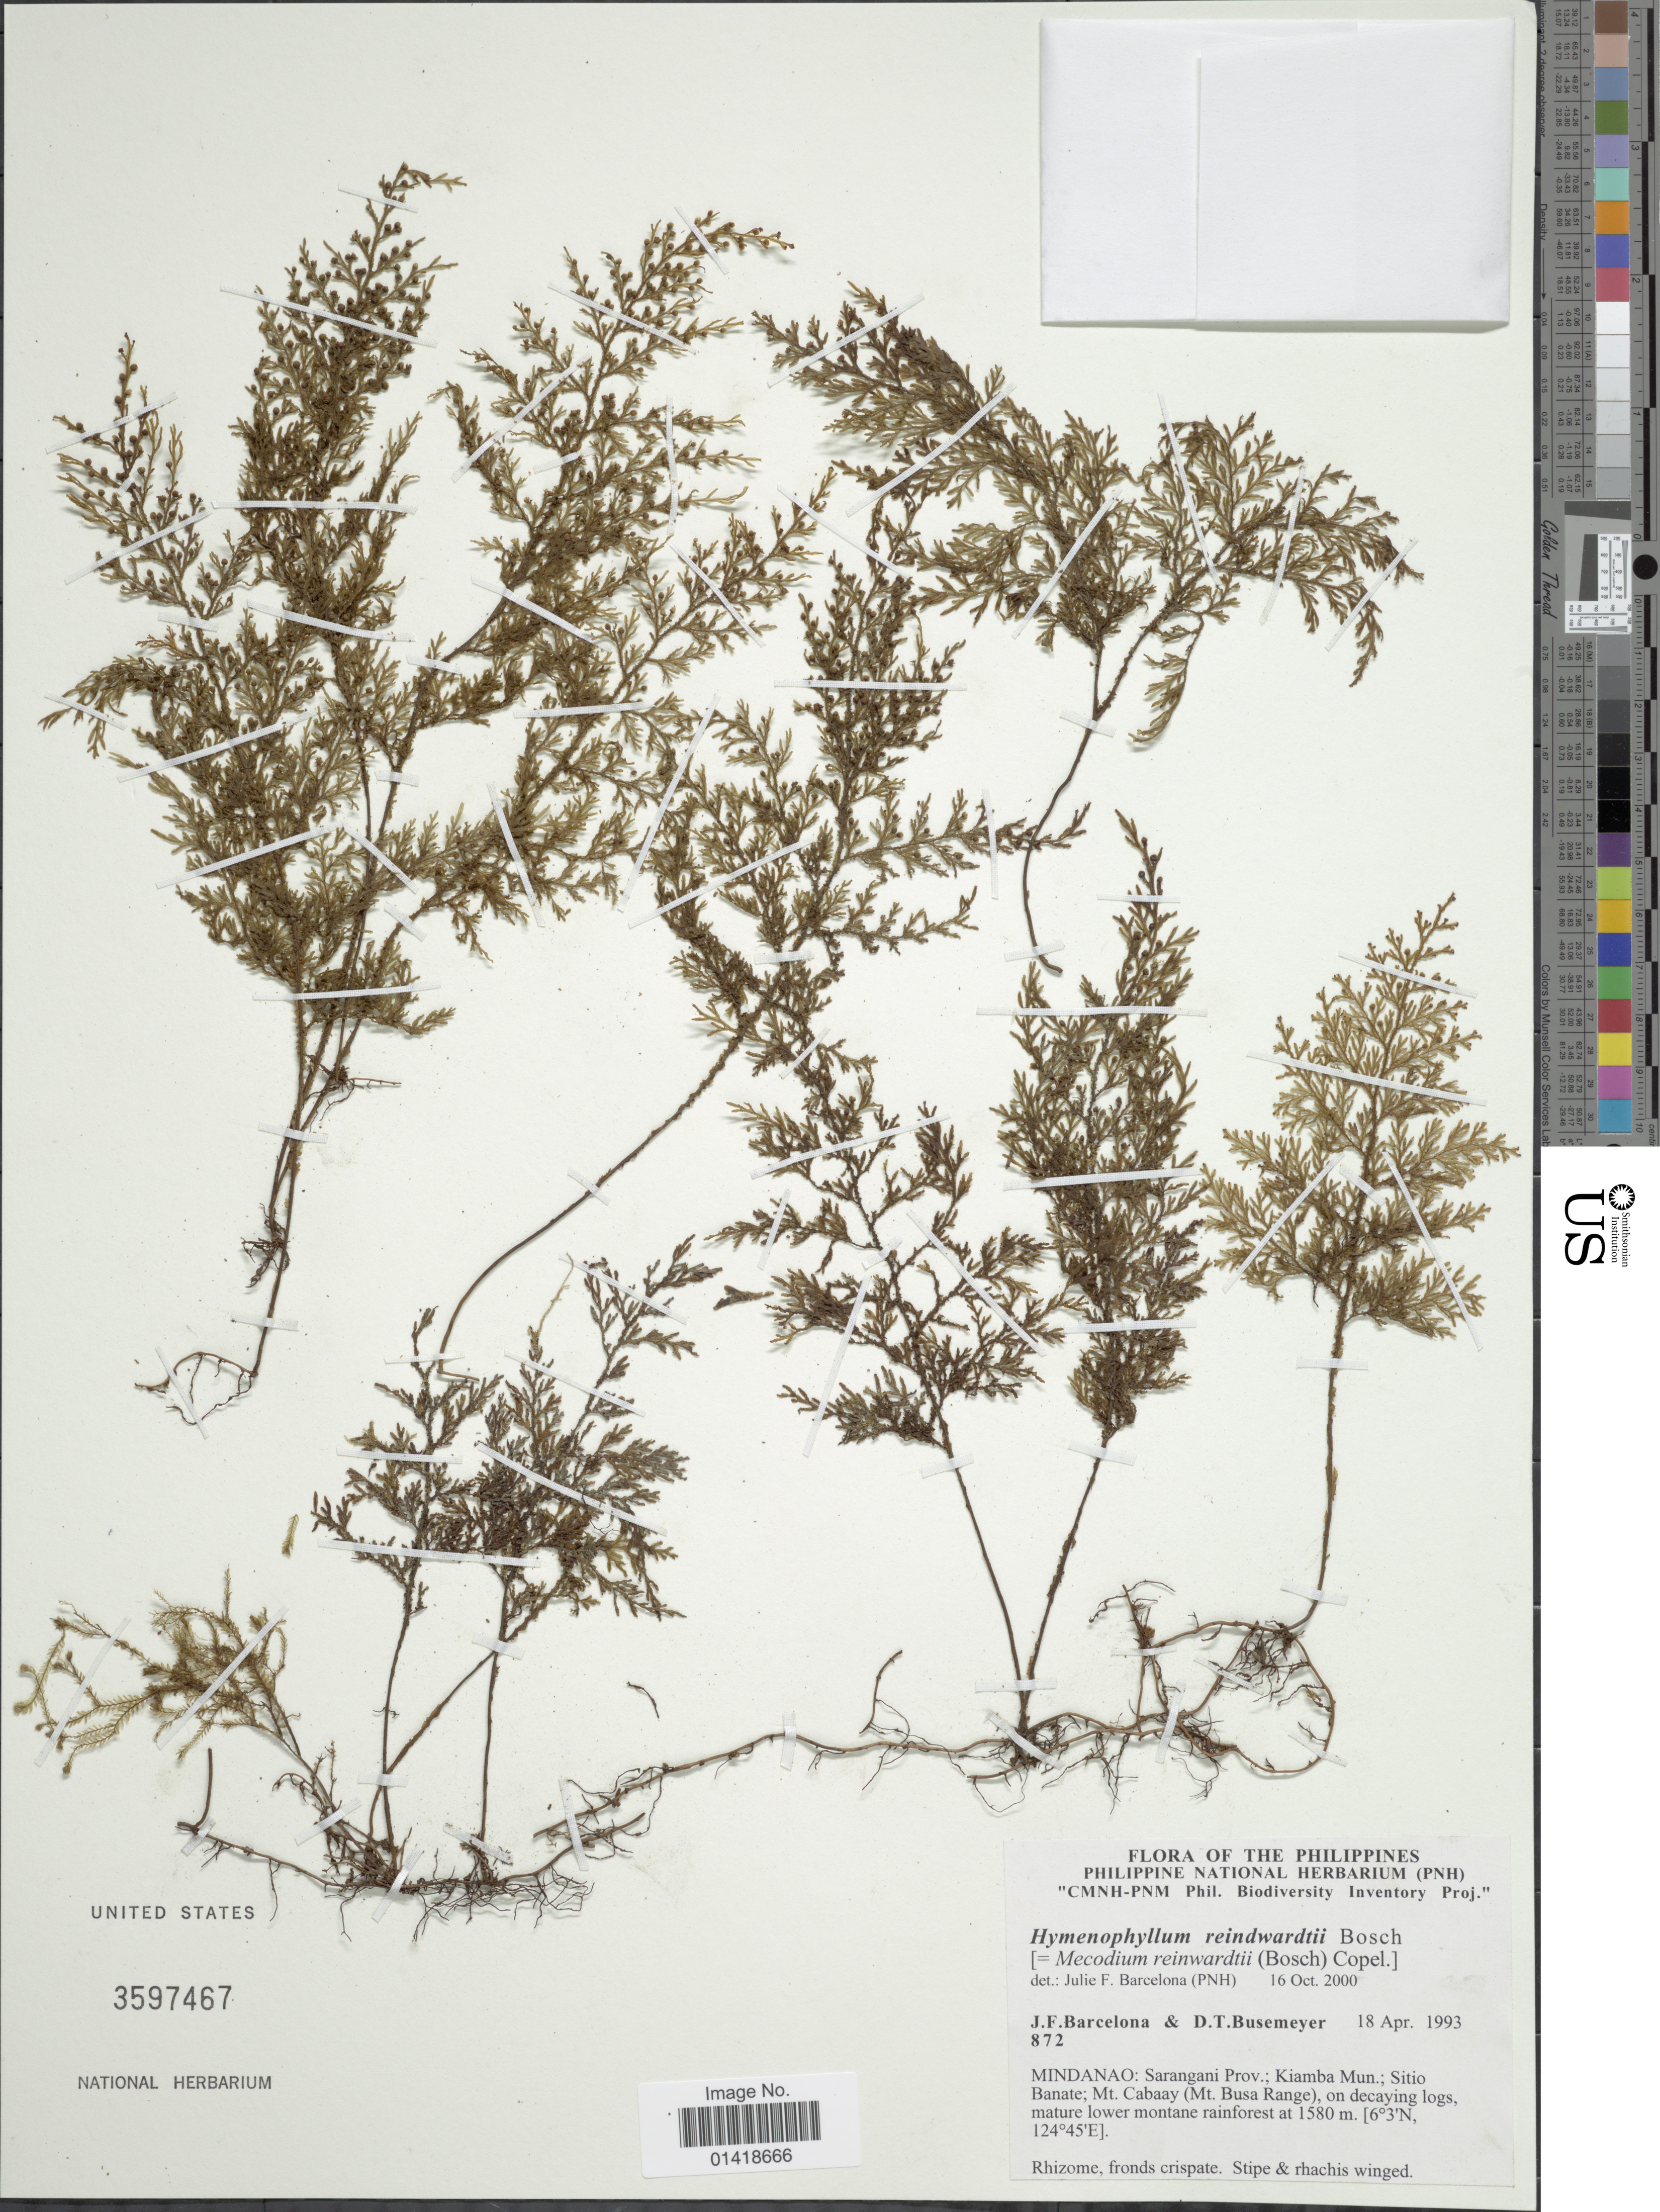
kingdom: Plantae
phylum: Tracheophyta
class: Polypodiopsida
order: Hymenophyllales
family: Hymenophyllaceae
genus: Hymenophyllum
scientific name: Hymenophyllum reinwardtii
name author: Bosch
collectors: J. F. Barcelona & D. Busemeyer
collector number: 872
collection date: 1993-04-28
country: Philippines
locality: The Philippines. Mindanao: Sarangai Prov.: Kiamba Mun.: Sitio Banate: Mt. Cabaay (Mt. Busa Range), on decaying logs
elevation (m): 1580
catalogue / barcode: US 3597467